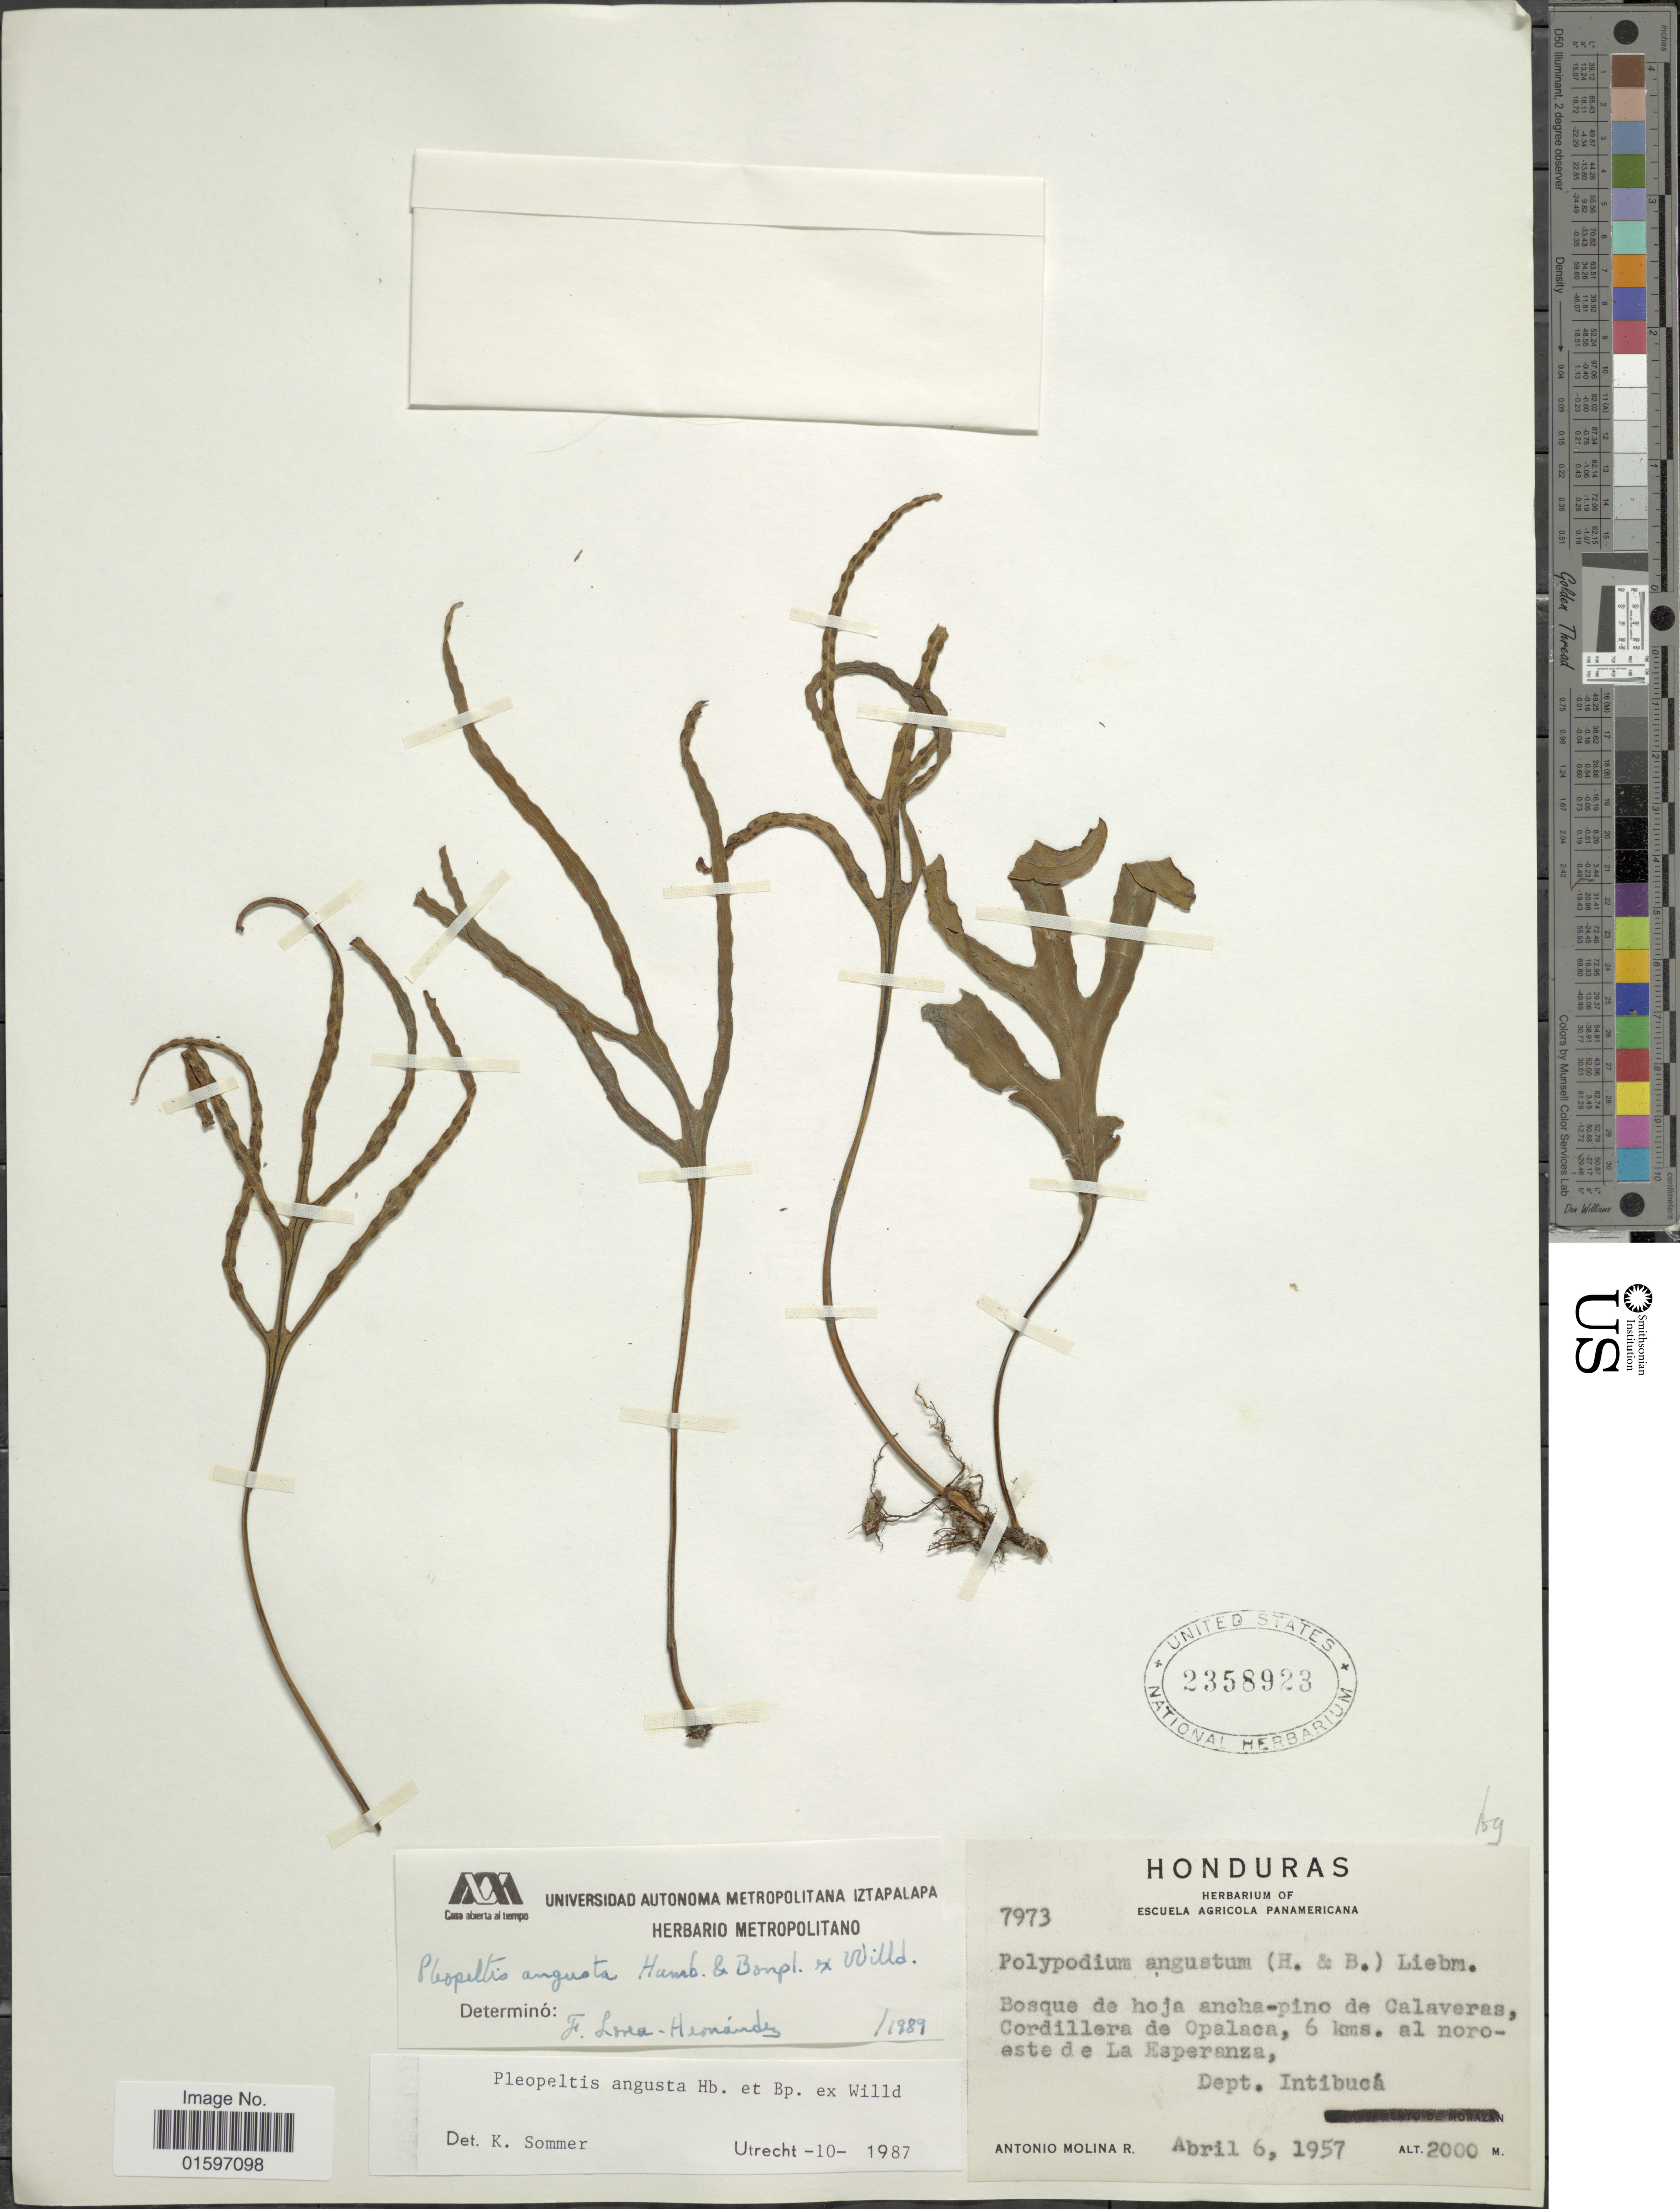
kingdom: Plantae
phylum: Tracheophyta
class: Polypodiopsida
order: Polypodiales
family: Polypodiaceae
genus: Pleopeltis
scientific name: Pleopeltis angusta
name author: Humb. & Bonap. ex Willd.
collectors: A. Molina R.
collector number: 7973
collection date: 1957-04-06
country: Honduras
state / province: Intibuca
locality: Bosque de hoja ancha-pino de Calaveras, Cordillera de Opalaca, 6 kms. al noro-este de La Esperanza, Dept. Intibucá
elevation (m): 2000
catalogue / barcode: US 2358923